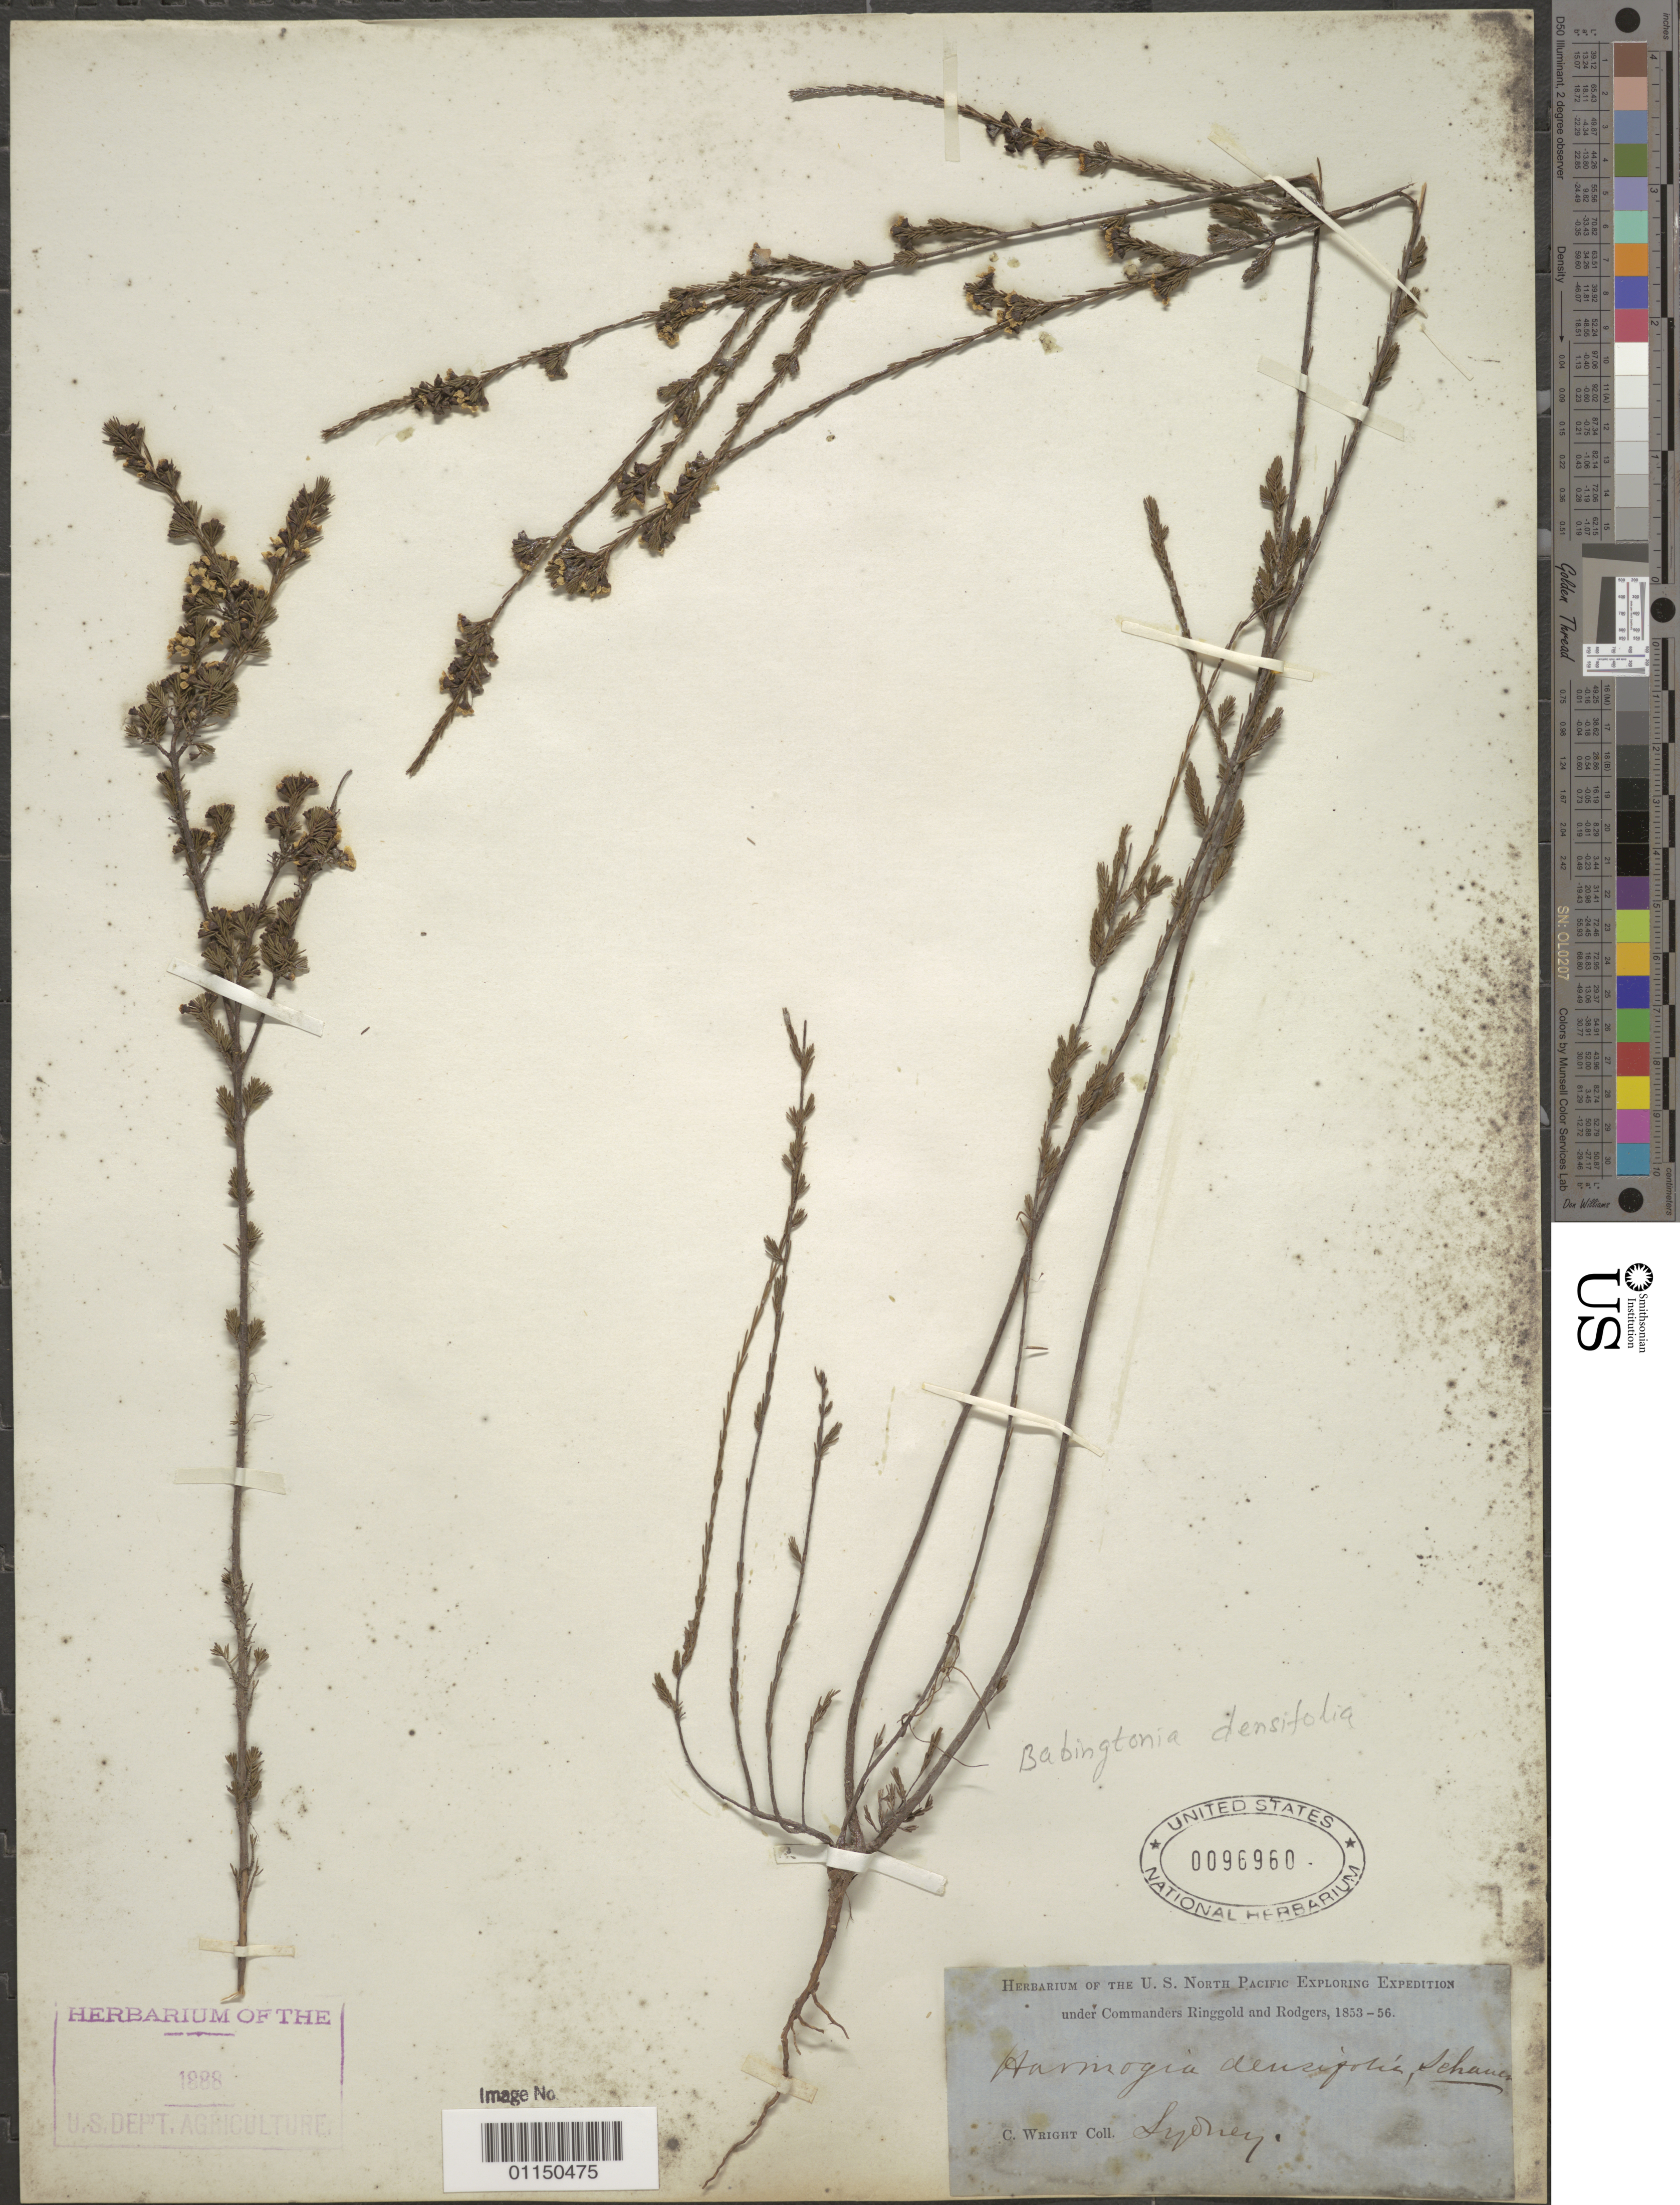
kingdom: Plantae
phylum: Tracheophyta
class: Magnoliopsida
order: Myrtales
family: Myrtaceae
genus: Harmogia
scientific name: Harmogia densifolia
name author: (Sm.) S. Schauer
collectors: C. Wright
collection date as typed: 1853 to -- -- 1856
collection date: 1853/1856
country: Australia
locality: Sydney.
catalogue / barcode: US 96960